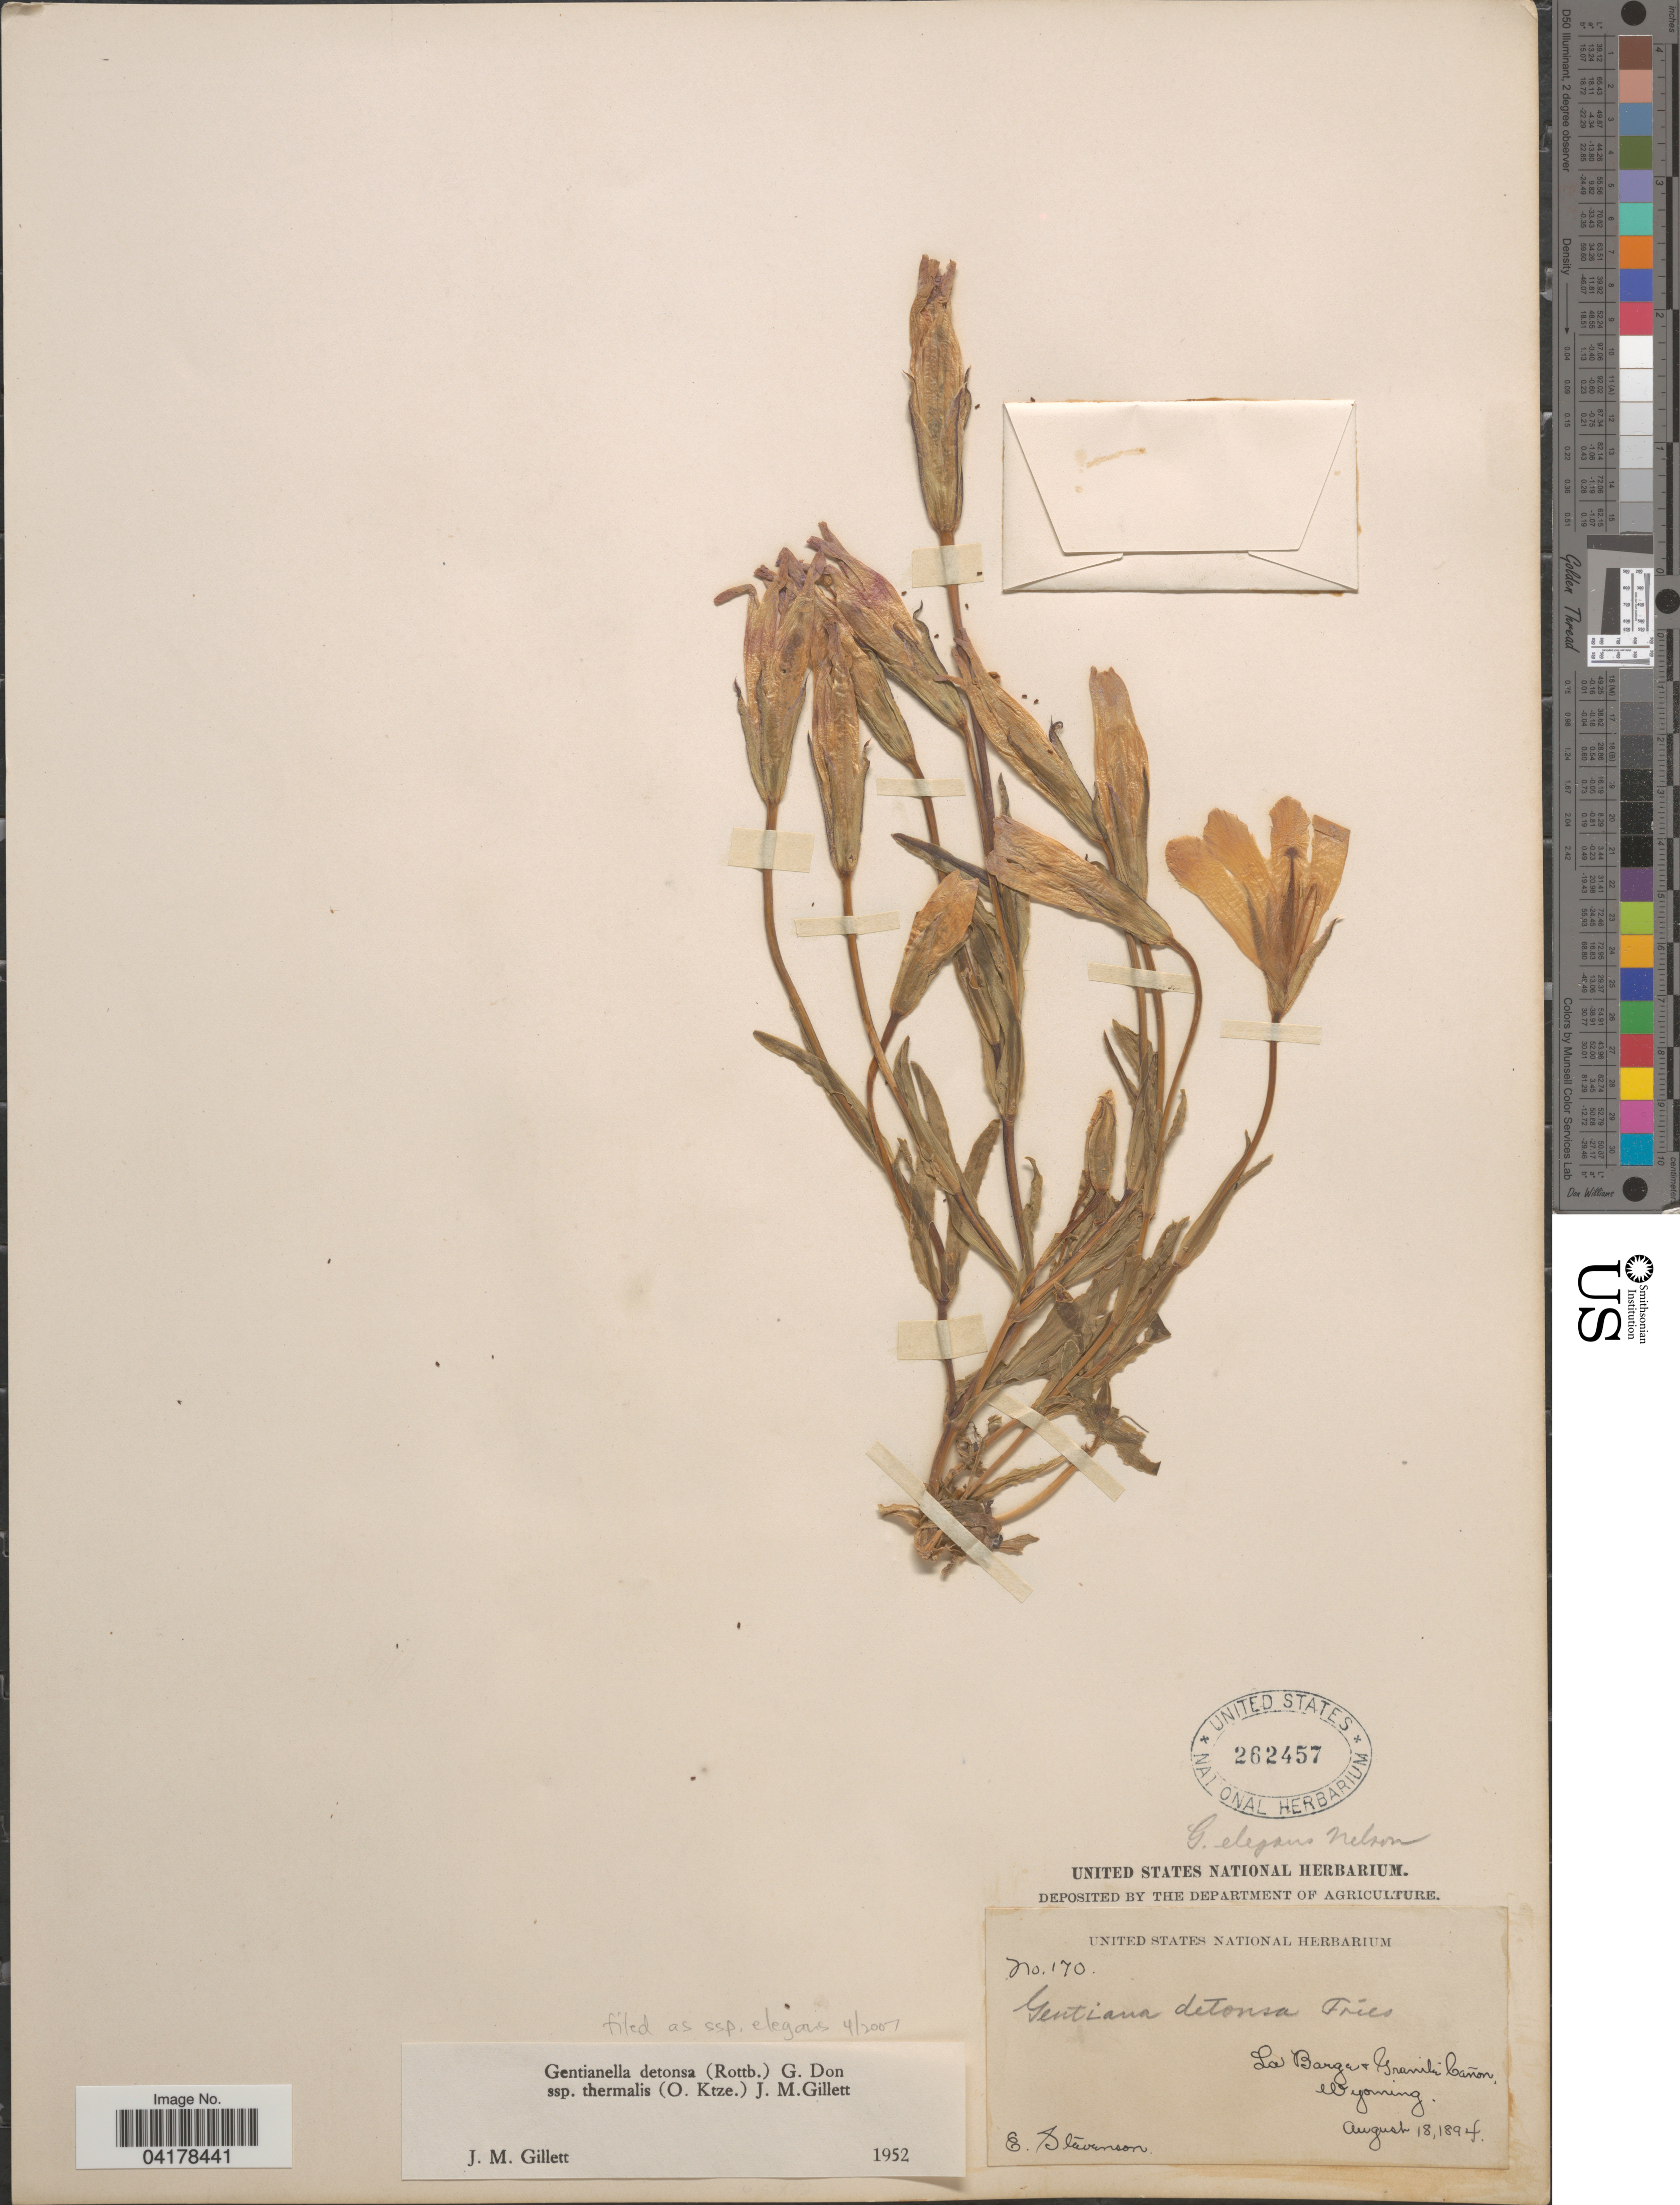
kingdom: Plantae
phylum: Tracheophyta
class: Magnoliopsida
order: Gentianales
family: Gentianaceae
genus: Gentianella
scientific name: Gentianella detonsa subsp. thermalis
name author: (Kuntze) J.M. Gillett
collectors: E. Stevenson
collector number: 170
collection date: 1894-08-18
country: United States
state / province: Wyoming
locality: La Barge + Granite Cañon.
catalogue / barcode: US 262457